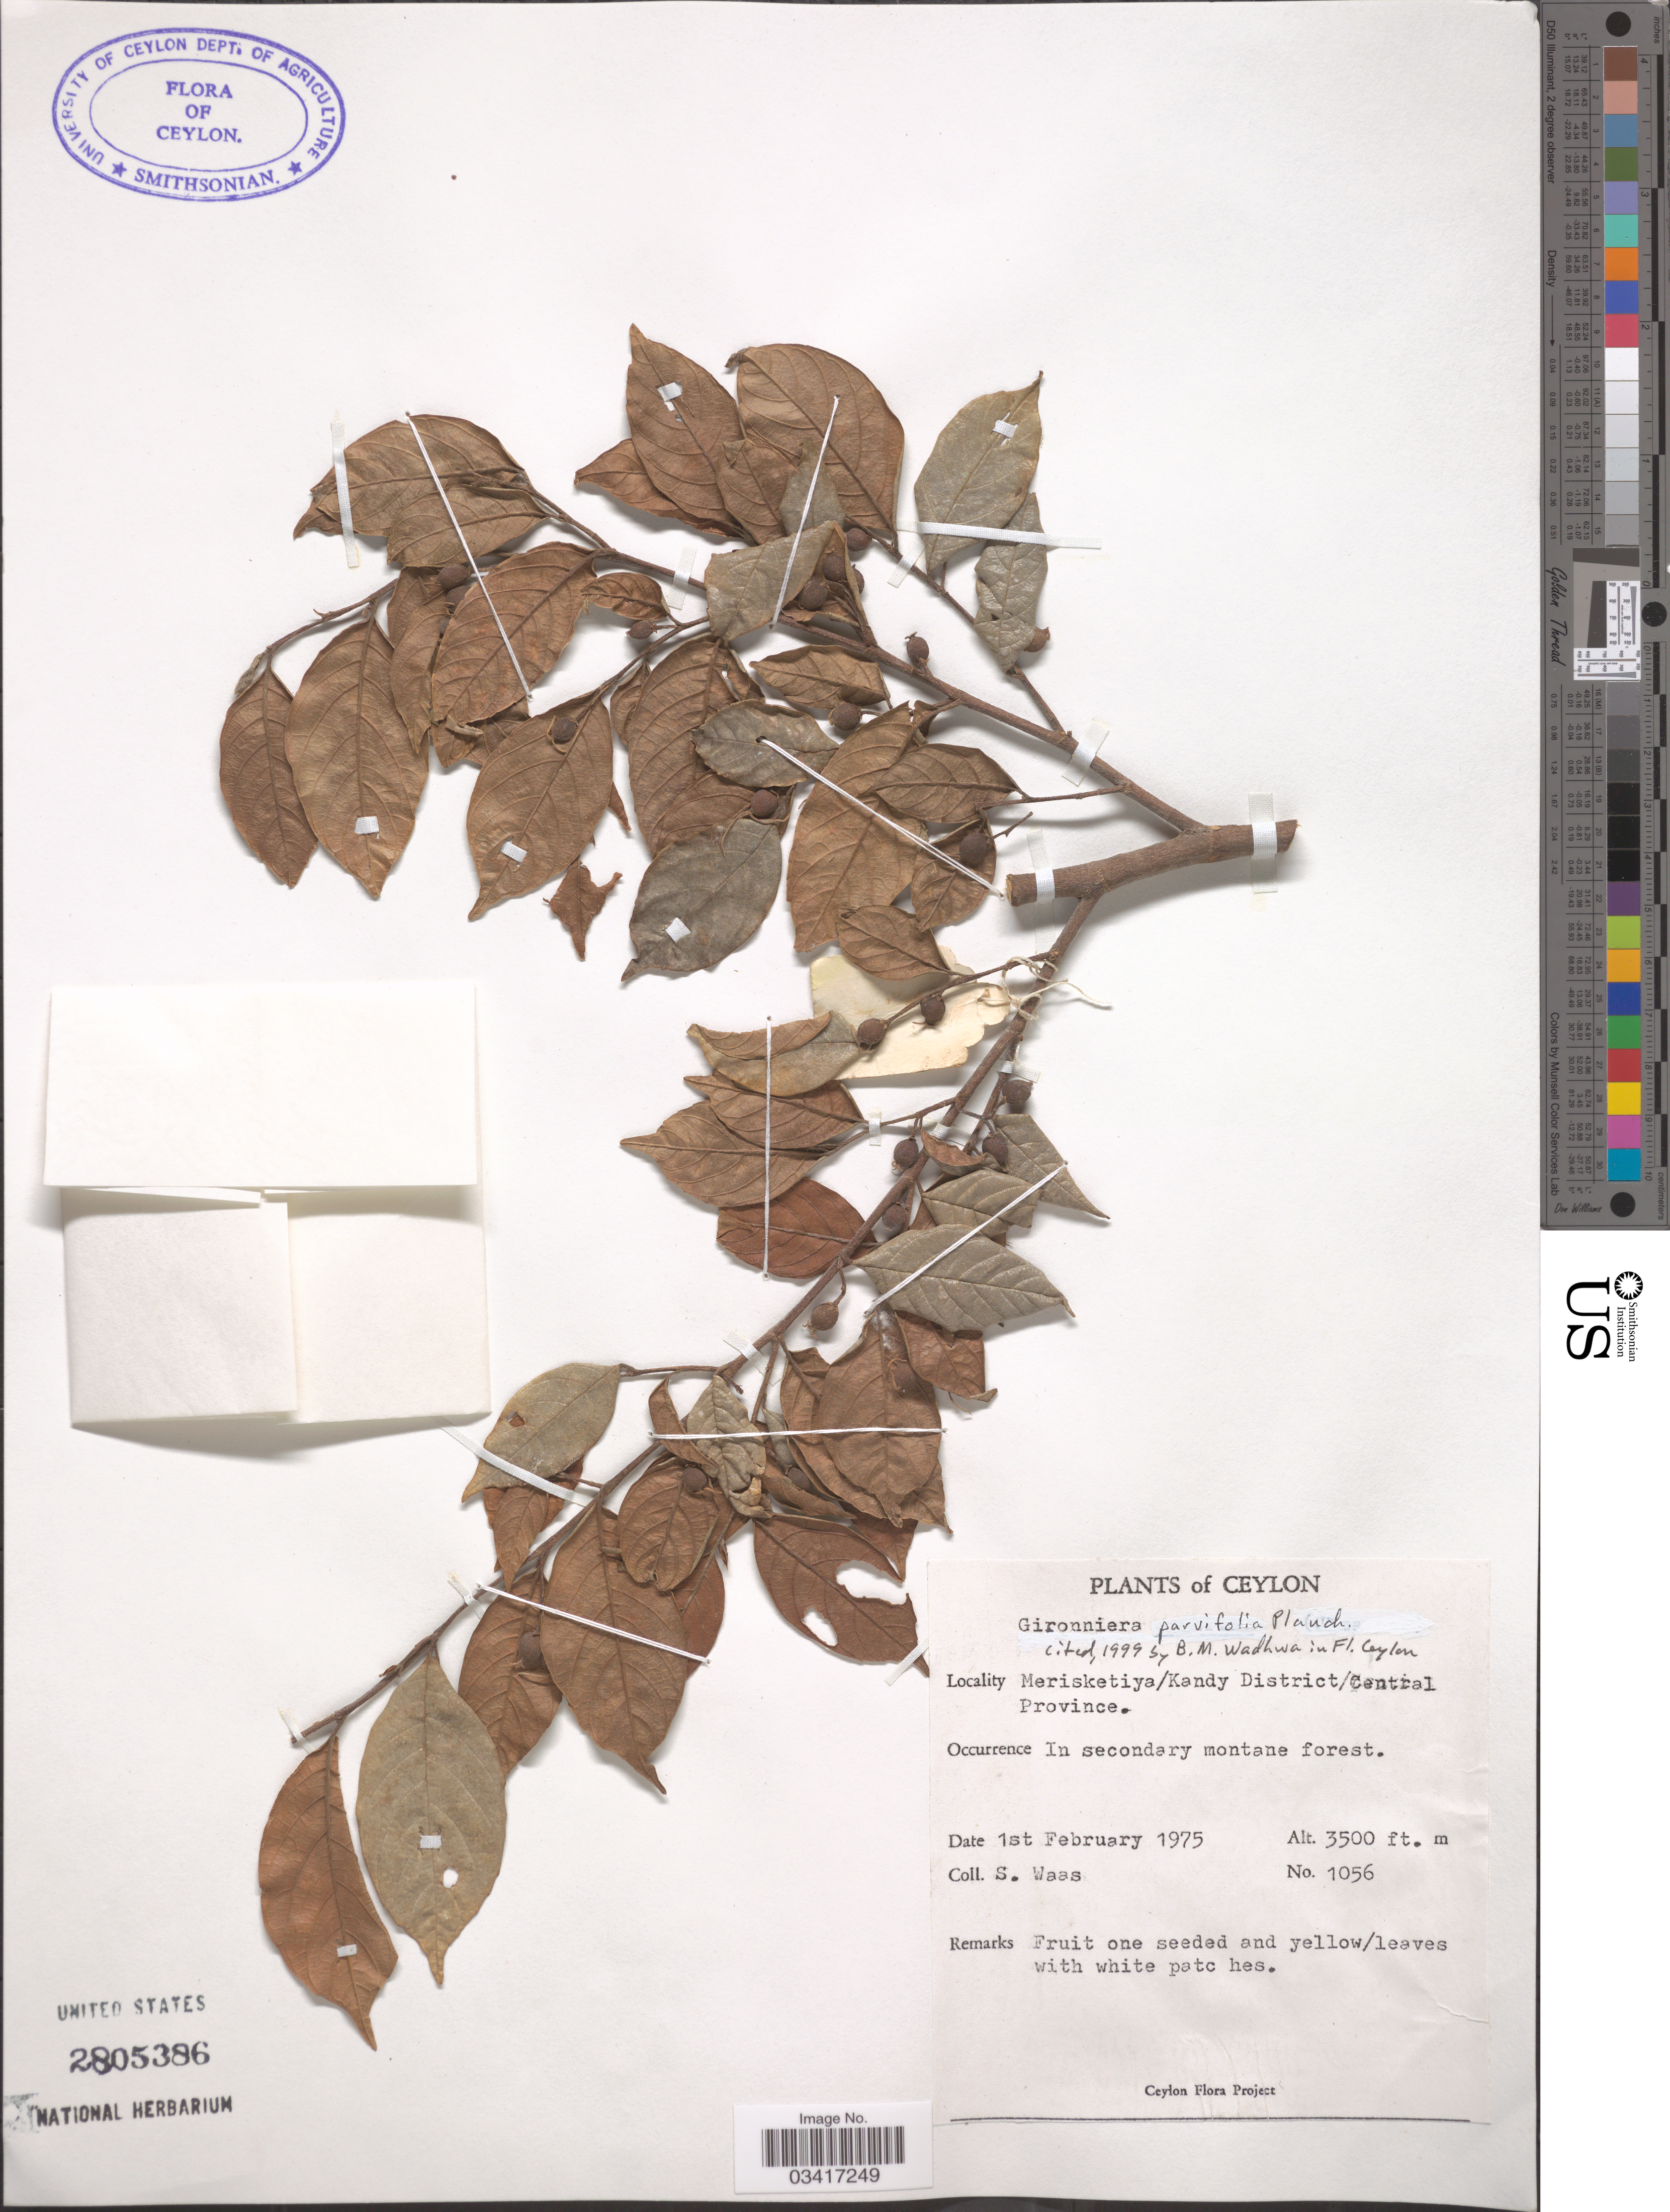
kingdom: Plantae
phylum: Tracheophyta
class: Magnoliopsida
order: Rosales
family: Cannabaceae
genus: Gironniera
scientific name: Gironniera parvifolia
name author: Planch.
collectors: S. Waas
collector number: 1056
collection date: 1975-02-01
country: Sri Lanka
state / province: Central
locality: Ceylon. Merisketiya/Kandy District.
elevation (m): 1067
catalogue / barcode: US 2805386